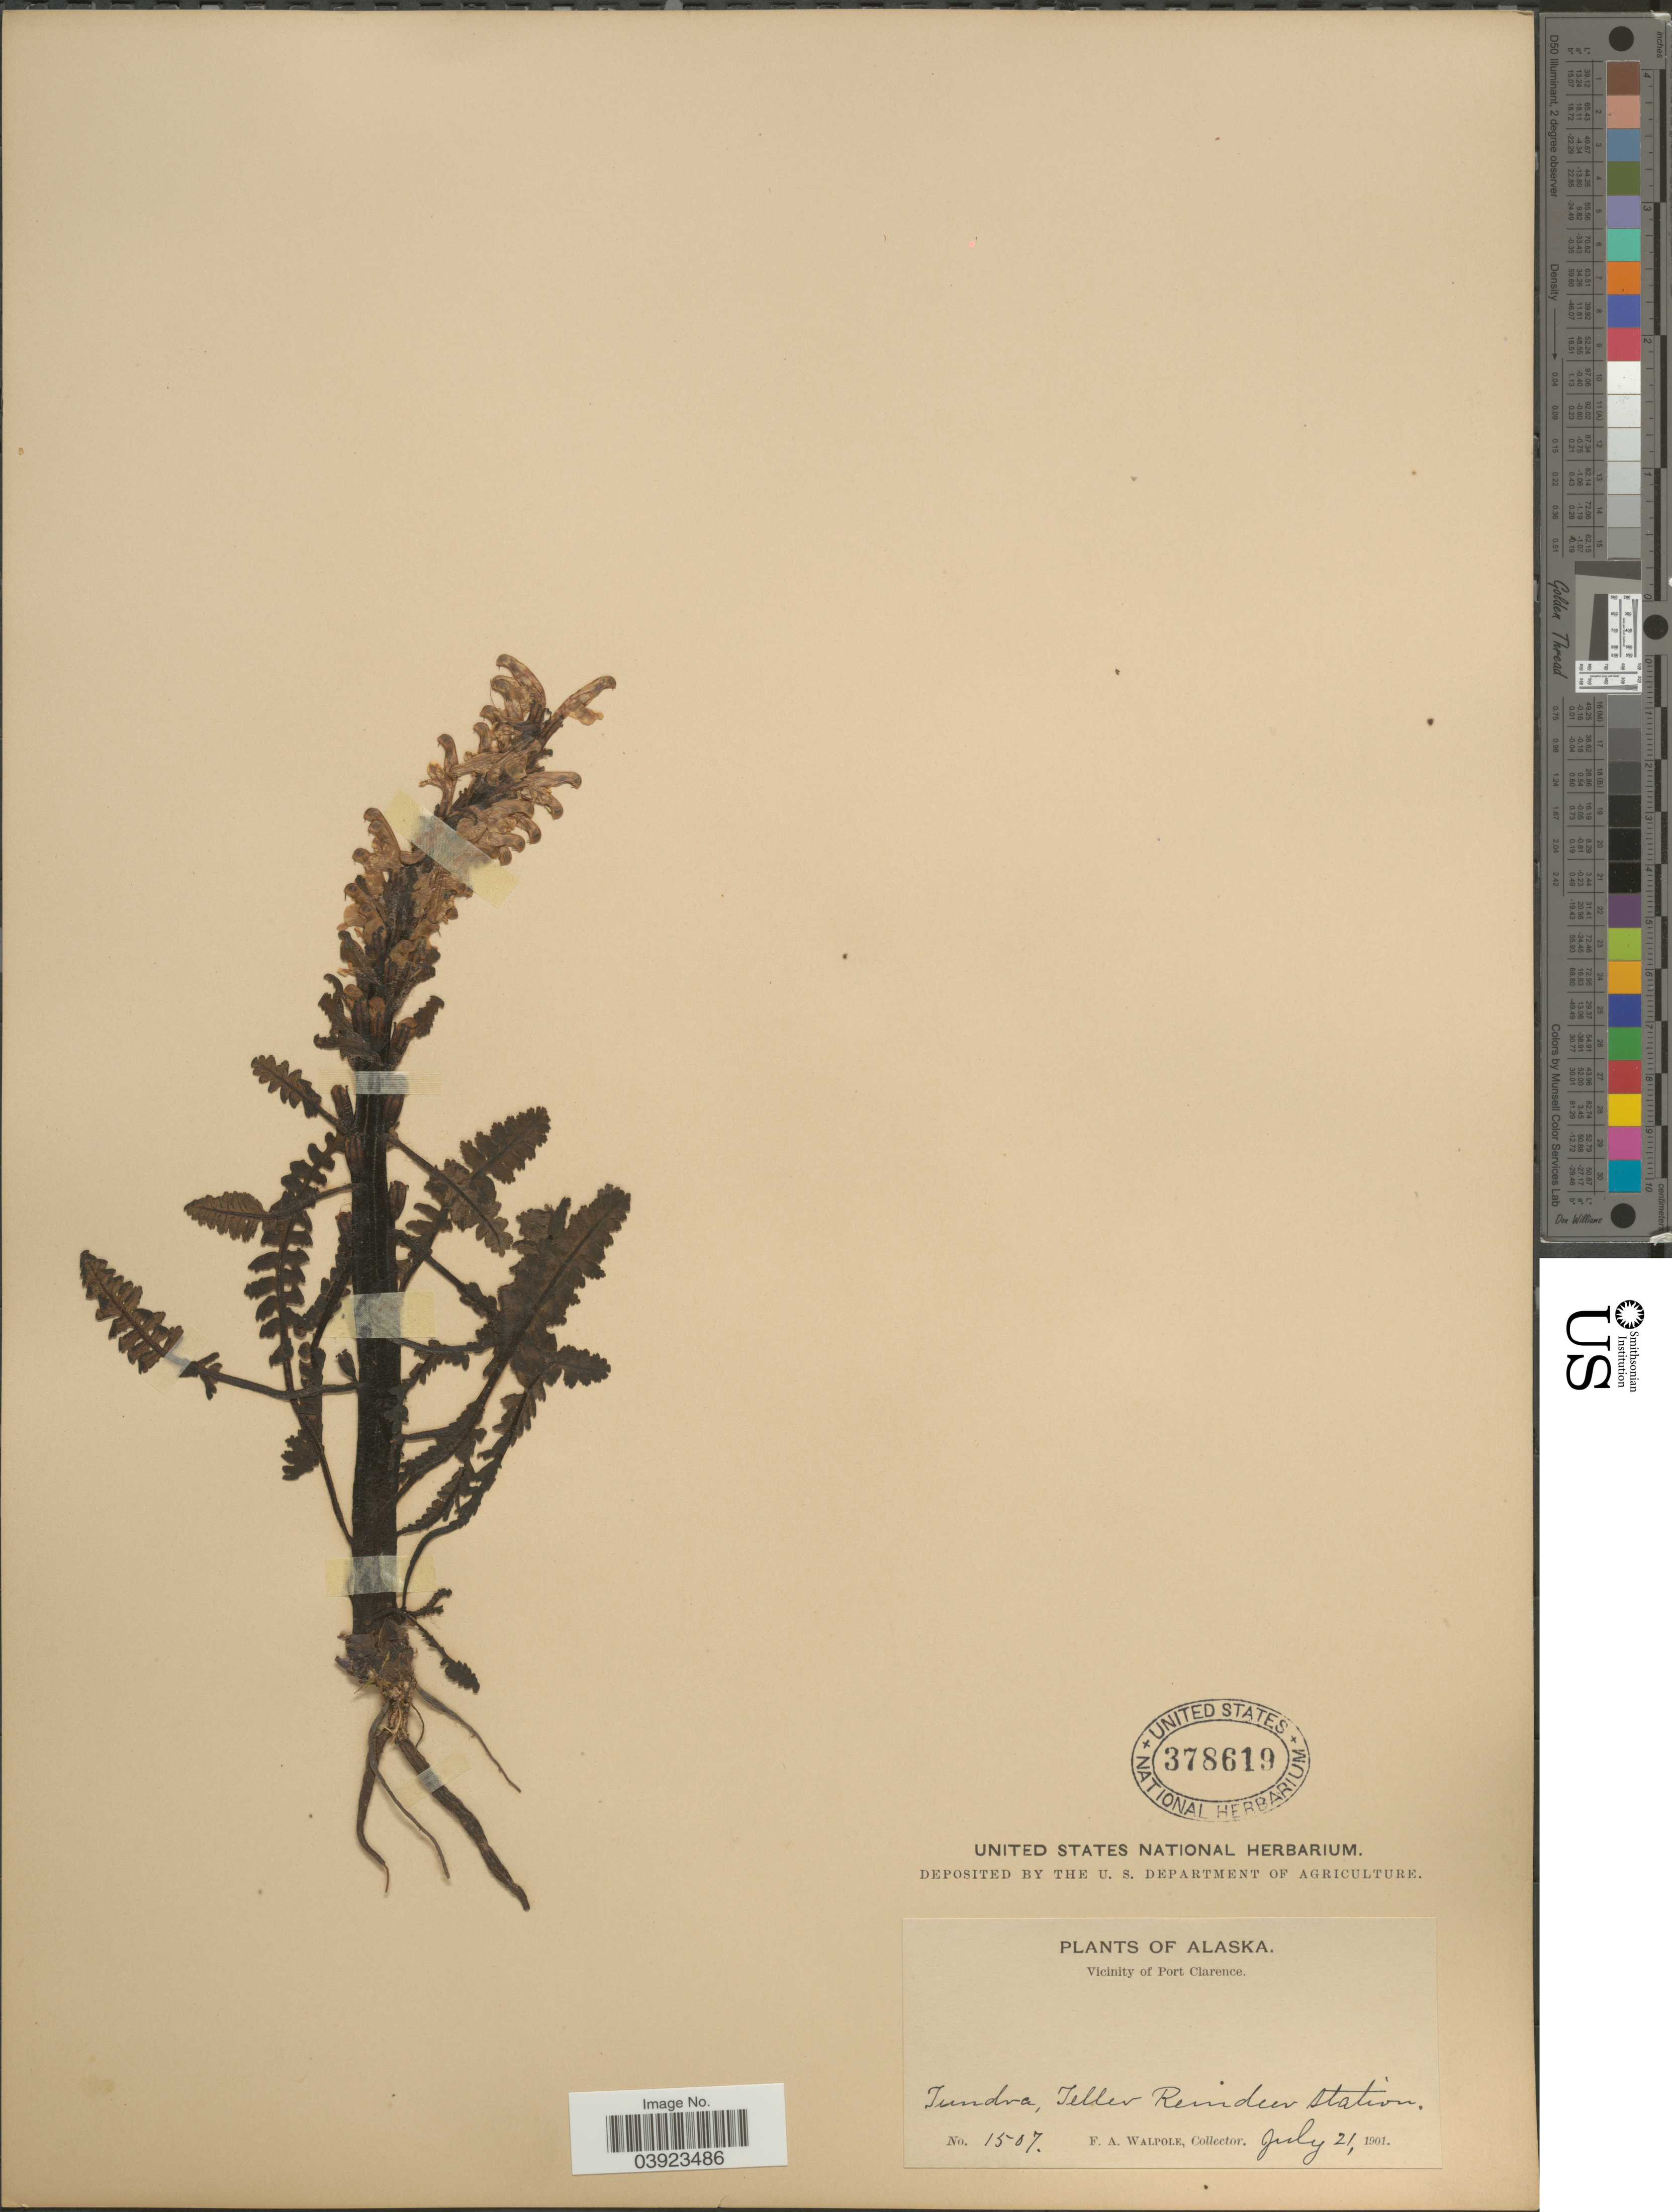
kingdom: Plantae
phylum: Tracheophyta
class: Magnoliopsida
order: Lamiales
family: Orobanchaceae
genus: Pedicularis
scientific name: Pedicularis versicolor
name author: Wahlenb.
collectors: F. Walpole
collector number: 1507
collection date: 1901-07-21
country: United States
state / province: Alaska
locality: Vicinity of Port Clarence. Tundra, Teller Reindeer Station.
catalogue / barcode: US 378619